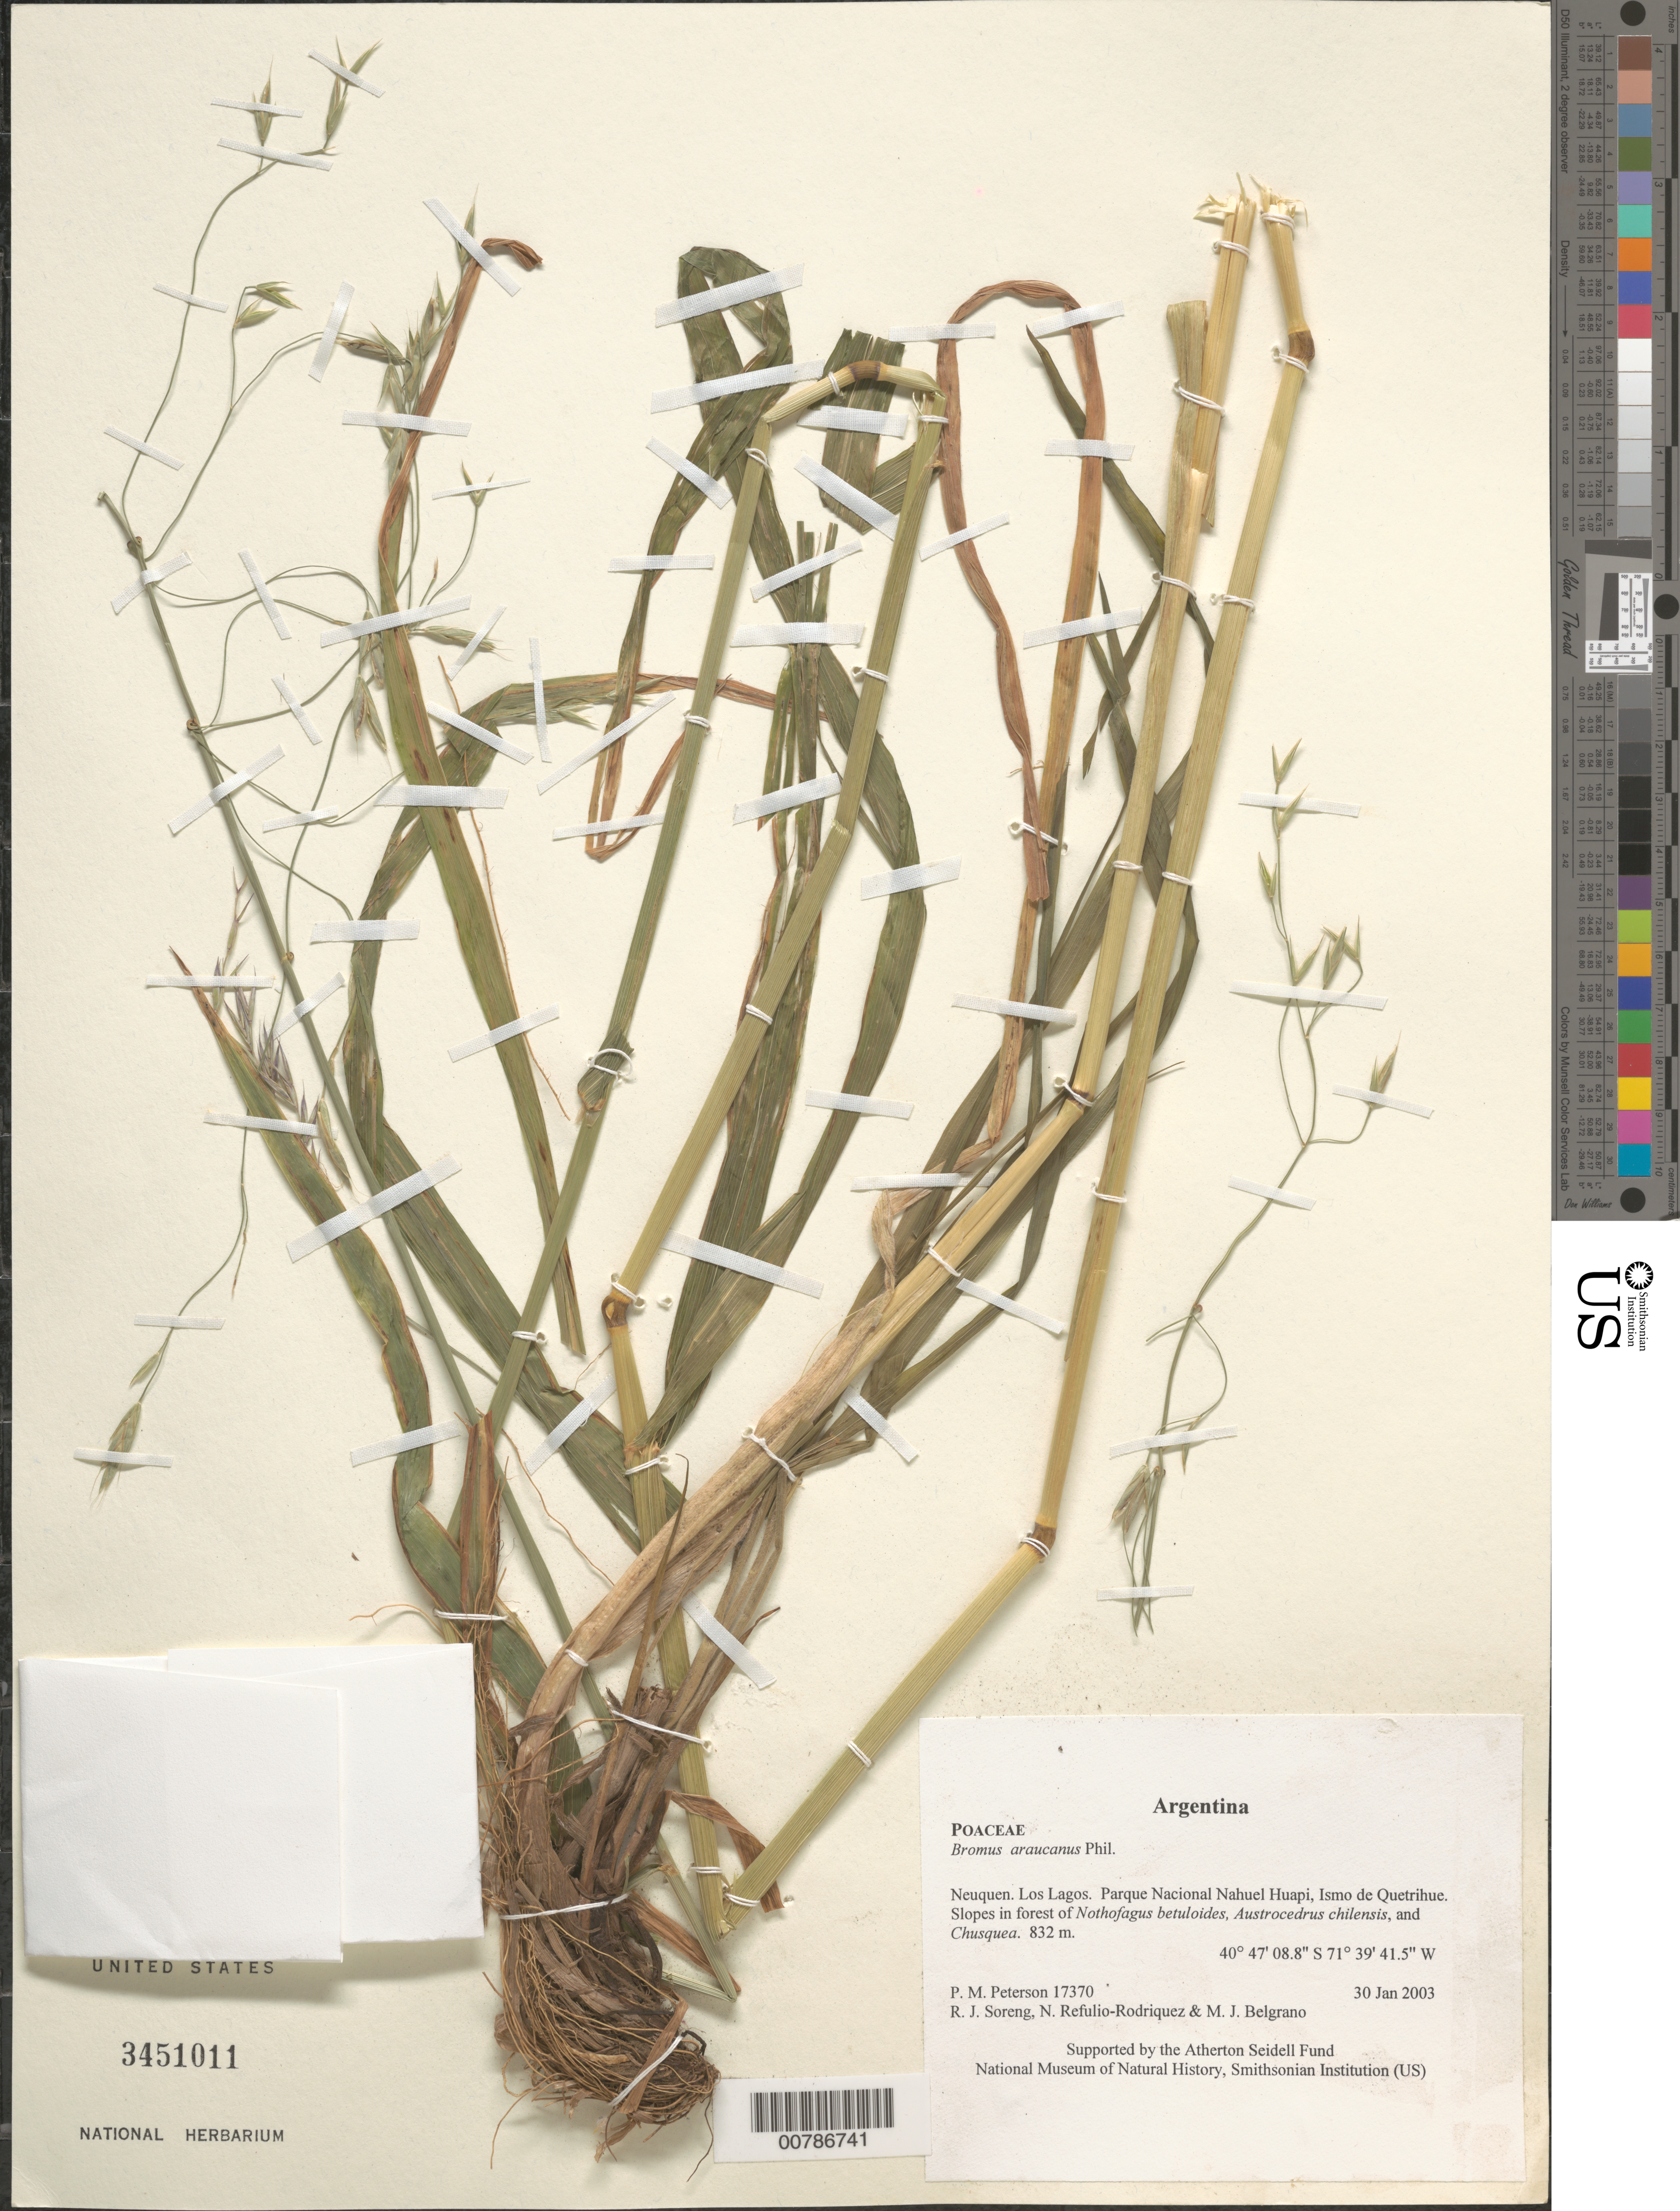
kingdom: Plantae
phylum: Tracheophyta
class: Liliopsida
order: Poales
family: Poaceae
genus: Bromus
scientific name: Bromus araucanus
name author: Phil.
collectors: P. M. Peterson, R. J. Soreng, N. Refulio-Rodríguez & M. Belgrano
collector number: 17370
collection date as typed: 30 Jan 2003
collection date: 2003-01-30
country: Argentina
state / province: Neuquen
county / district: Los Lagos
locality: Parque Nacional Nahuel Huapi, Ismo de Quetrihue. Slopes in forest of Nothofagus betuloides, Austrocedrus chilensis, and Chusquea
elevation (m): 832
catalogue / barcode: US 3451011